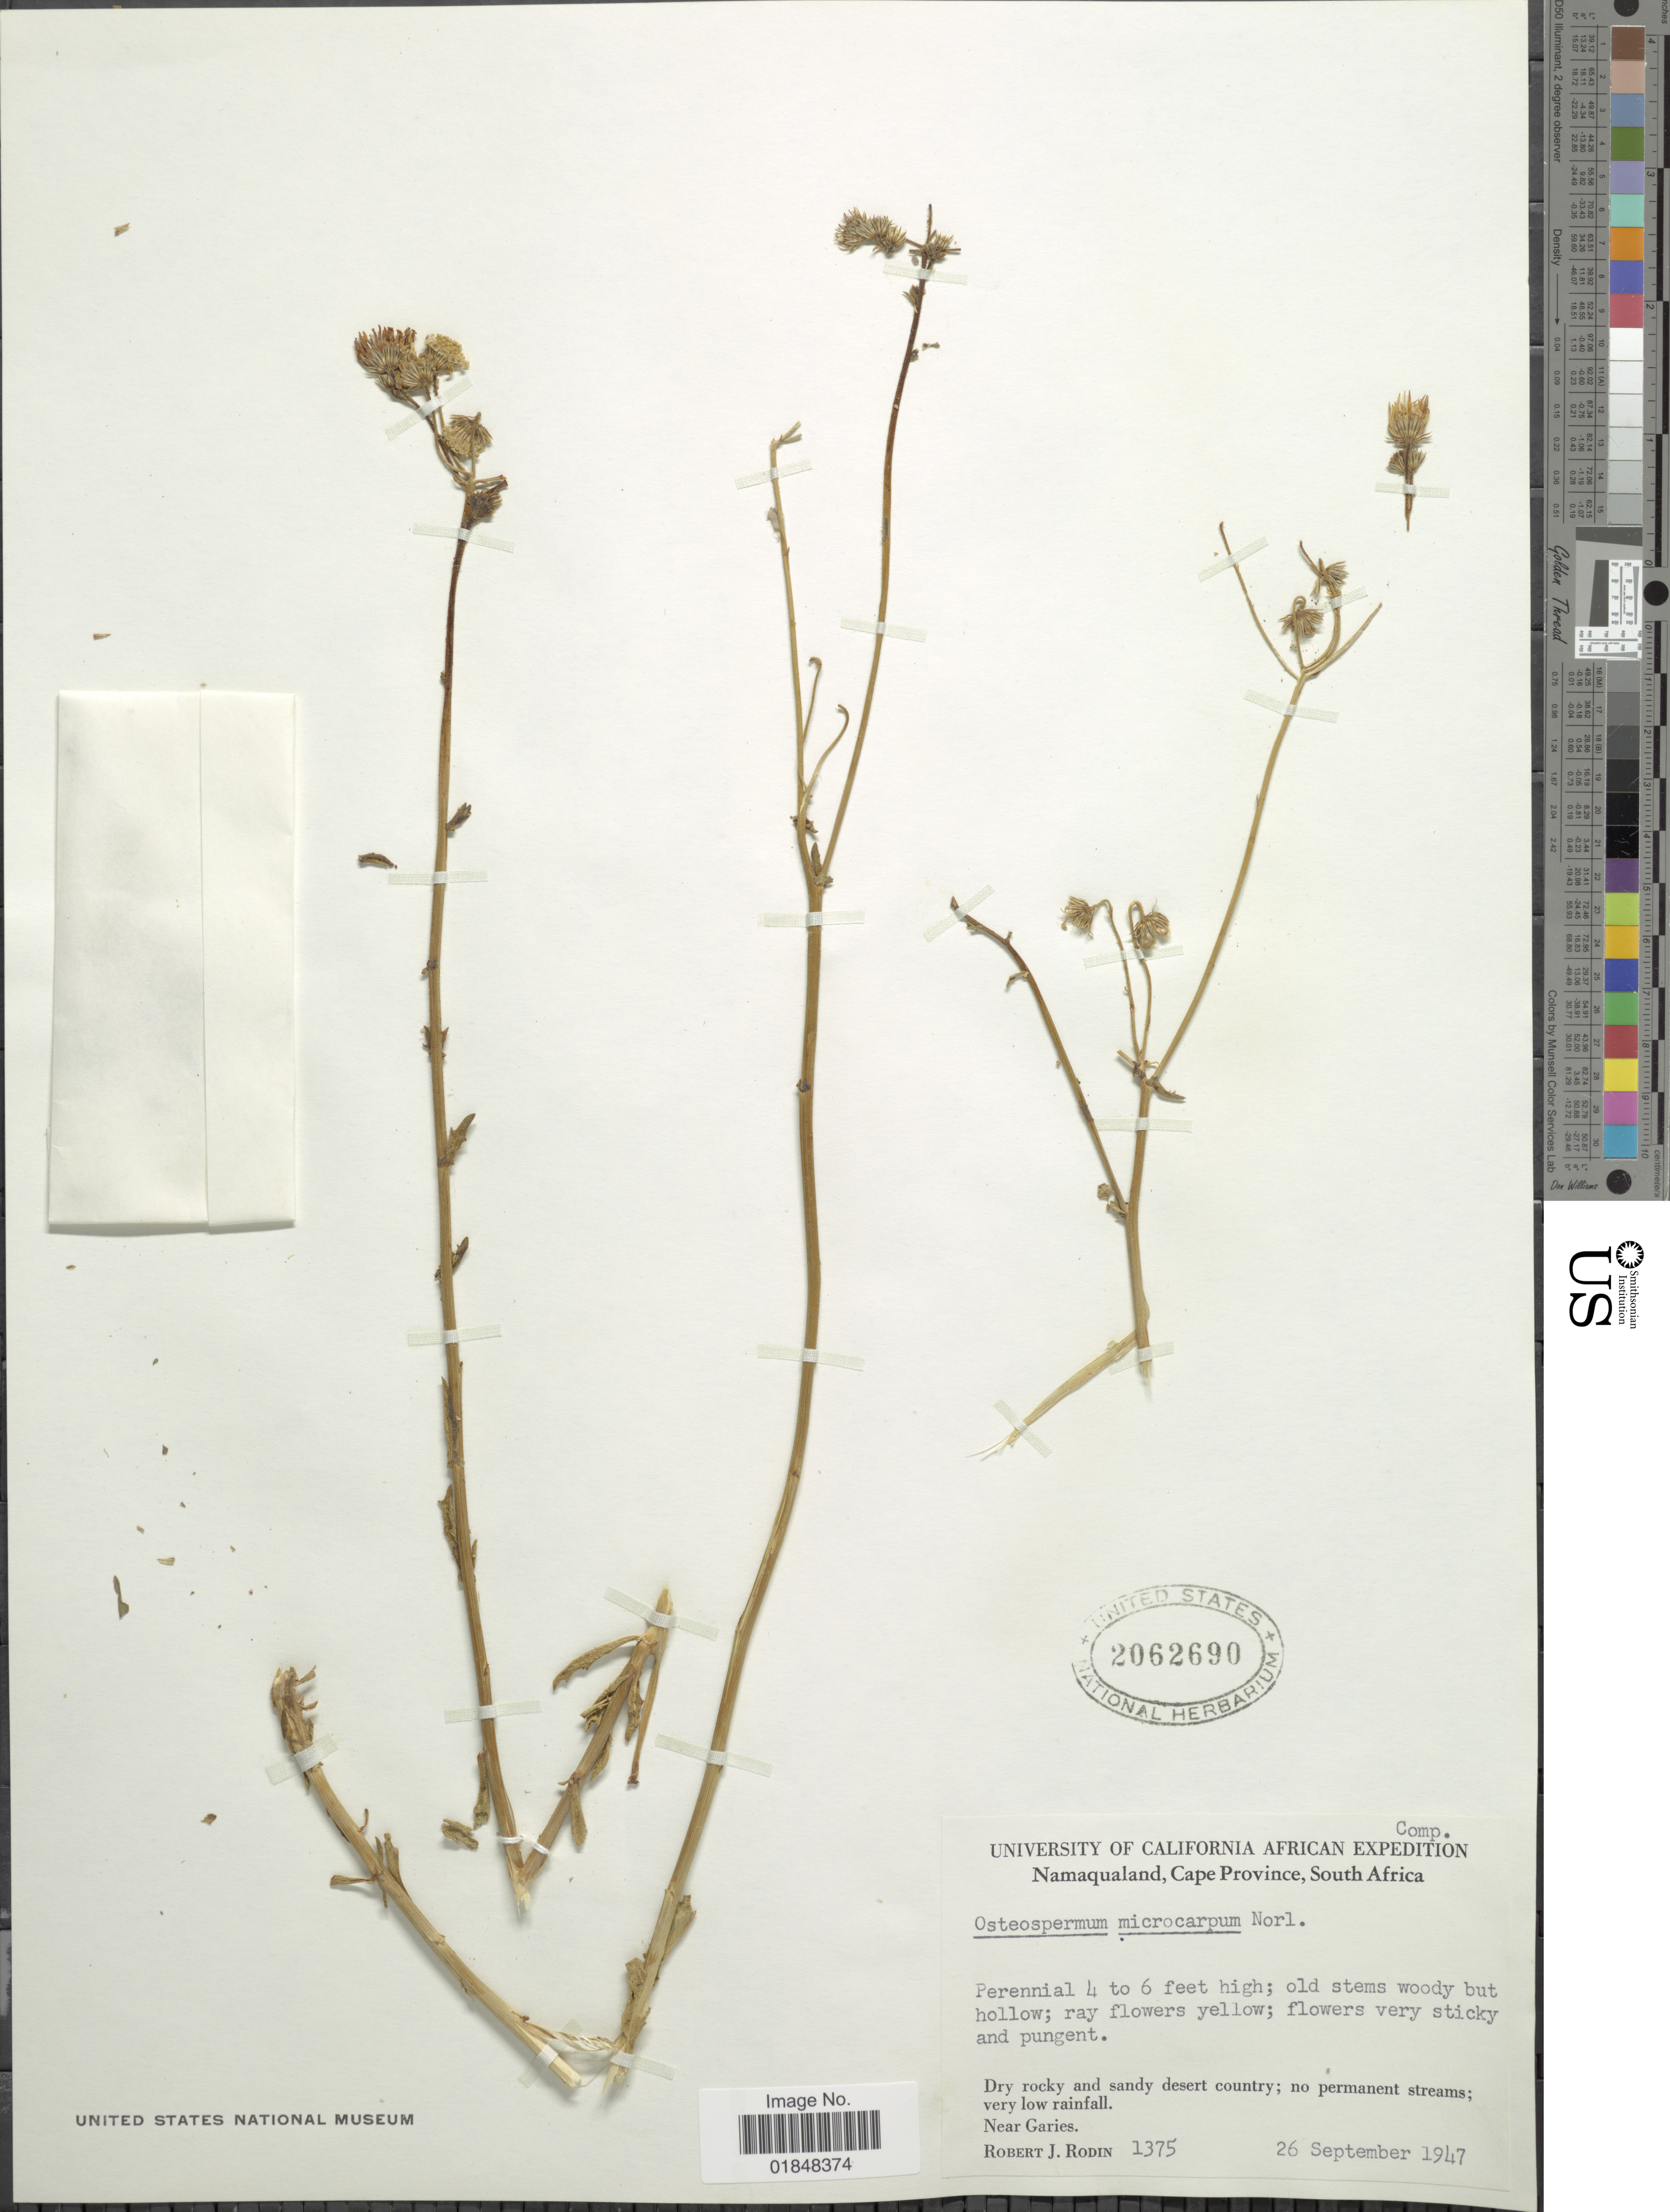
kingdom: Plantae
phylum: Tracheophyta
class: Magnoliopsida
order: Asterales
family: Asteraceae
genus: Osteospermum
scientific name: Osteospermum microcarpum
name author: (Harv.) Norl.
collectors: R. J. Rodin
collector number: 1375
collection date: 1947-09-26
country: South Africa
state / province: Northern Cape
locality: Namaqualand. Near Garies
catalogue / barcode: US 2062690